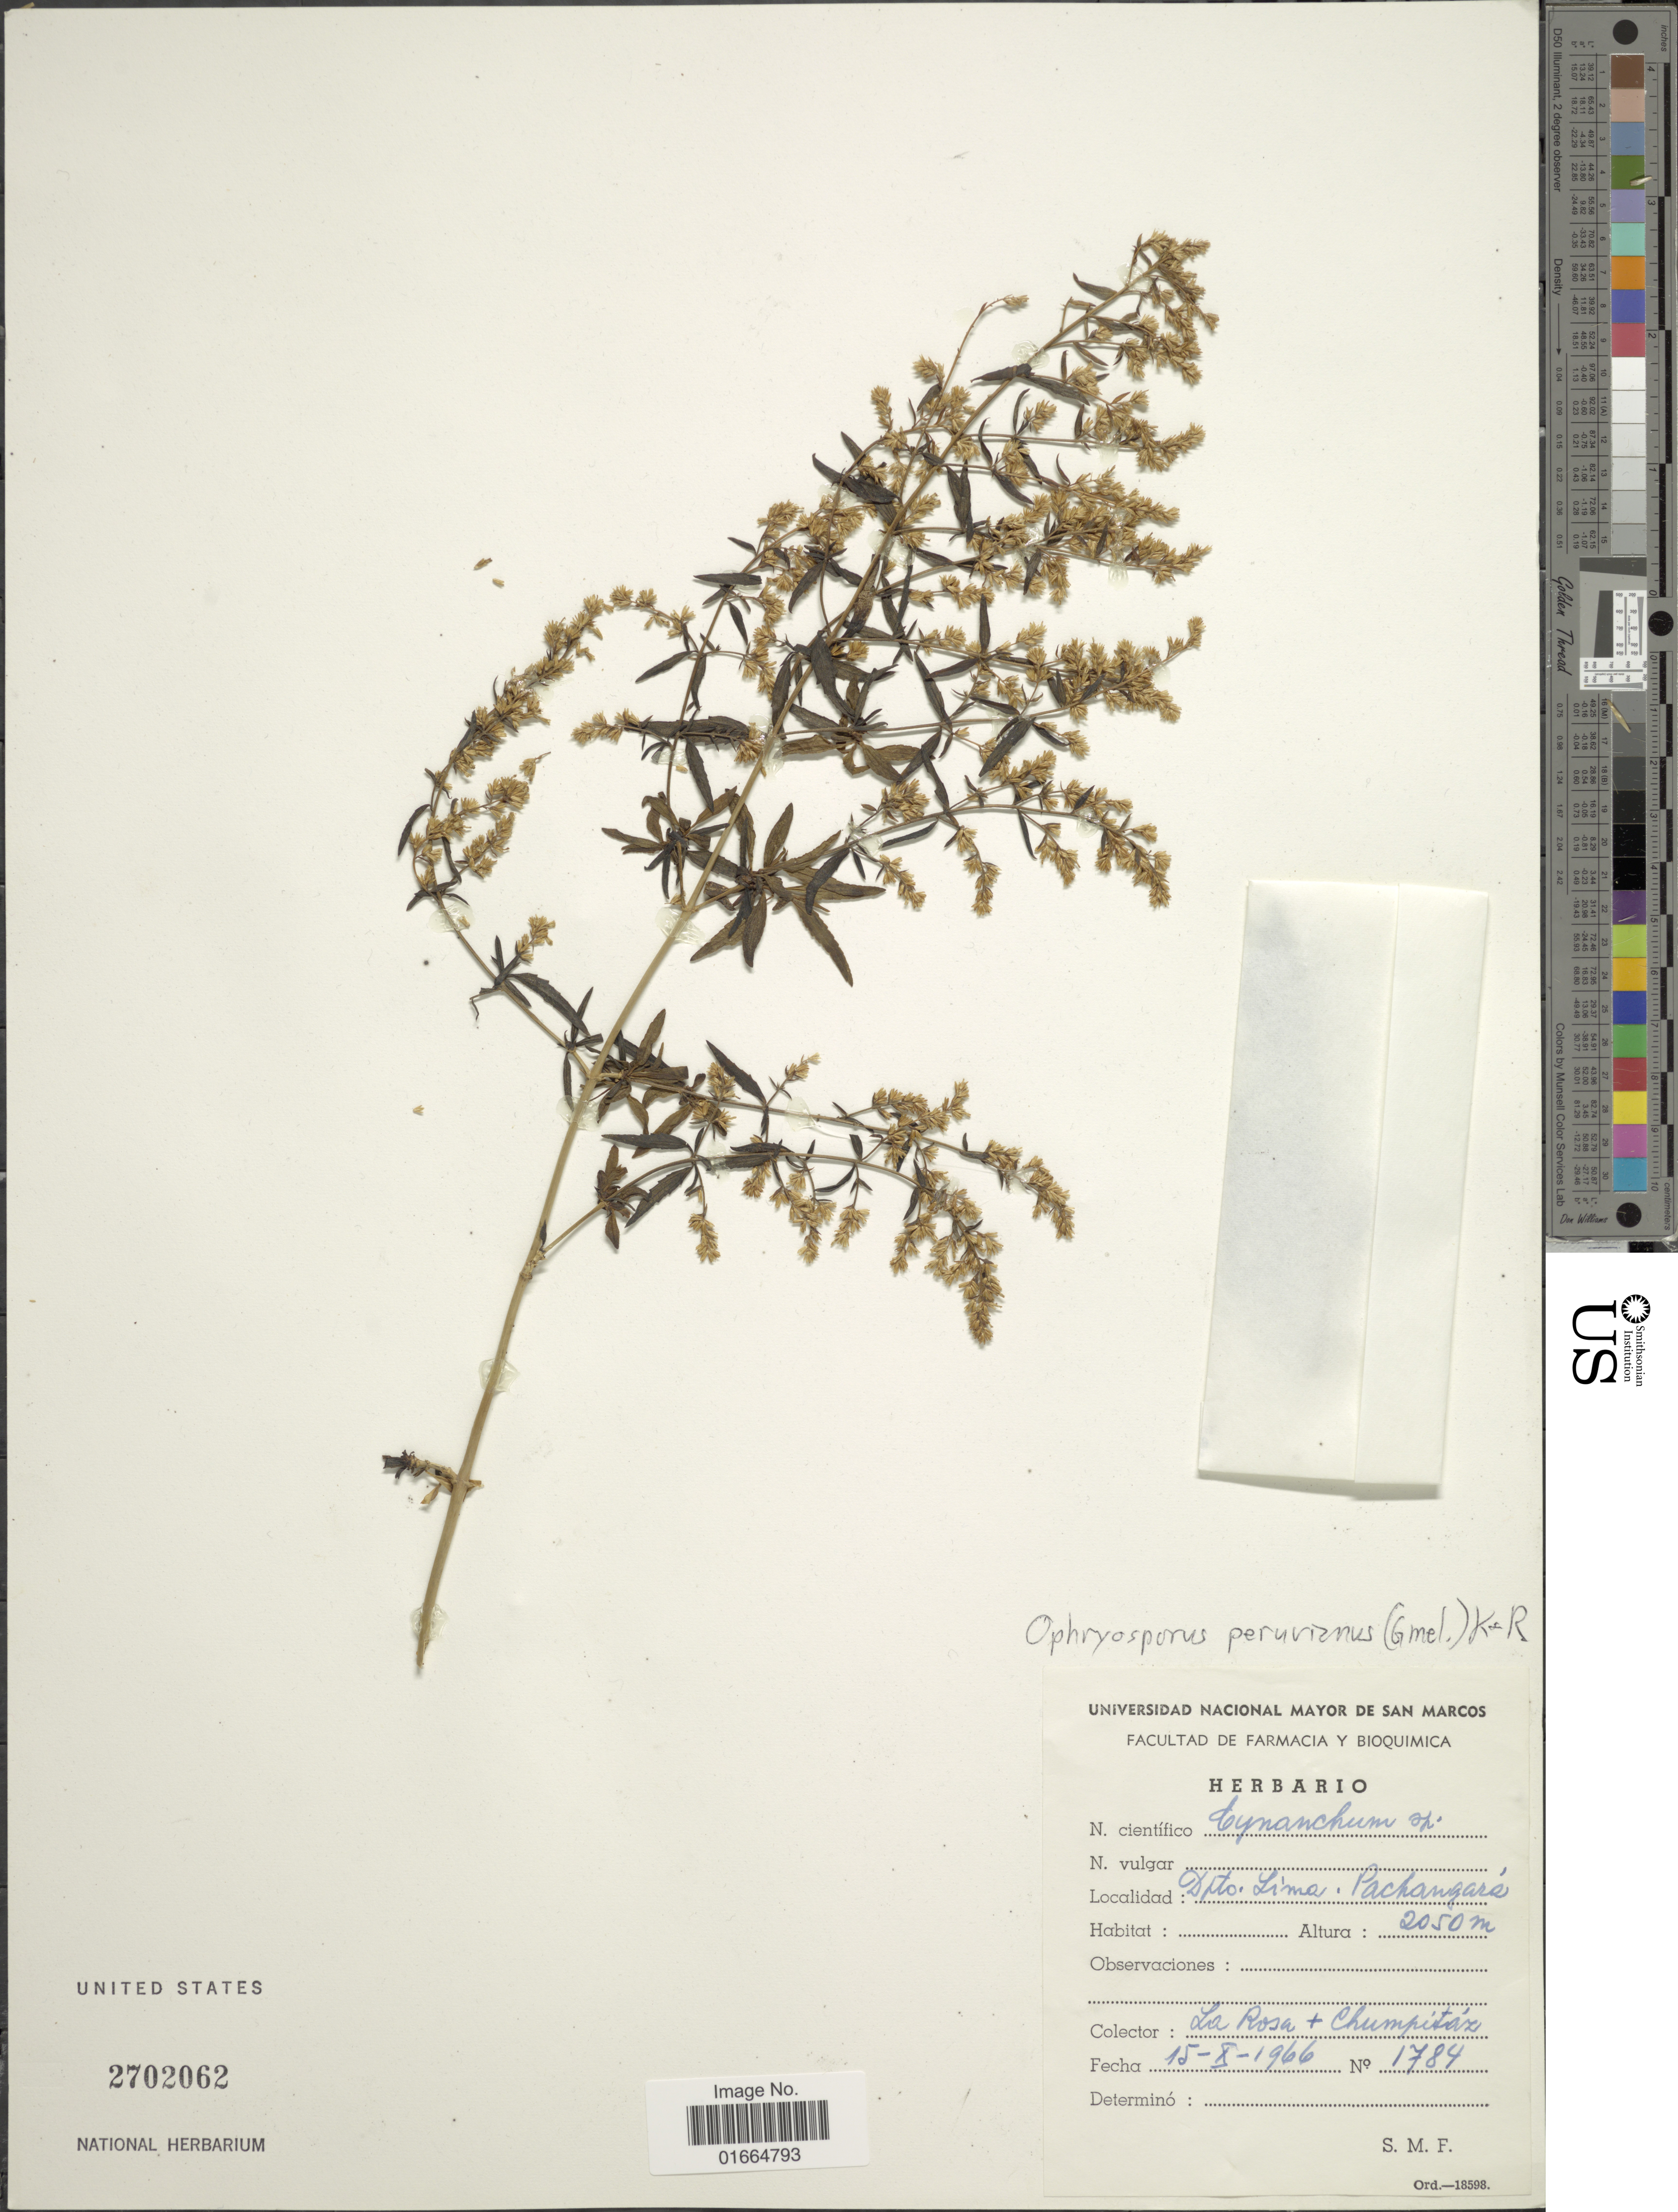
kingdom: Plantae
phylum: Tracheophyta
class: Magnoliopsida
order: Asterales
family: Asteraceae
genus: Ophryosporus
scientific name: Ophryosporus peruvianus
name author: (J.F. Gmel.) R.M. King & H. Rob.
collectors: -. La Rosa & Chumpitáz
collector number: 1784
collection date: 1966-10-15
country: Peru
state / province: Lima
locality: Pachangará, Dpto. Lima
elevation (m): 2050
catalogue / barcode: US 2702062